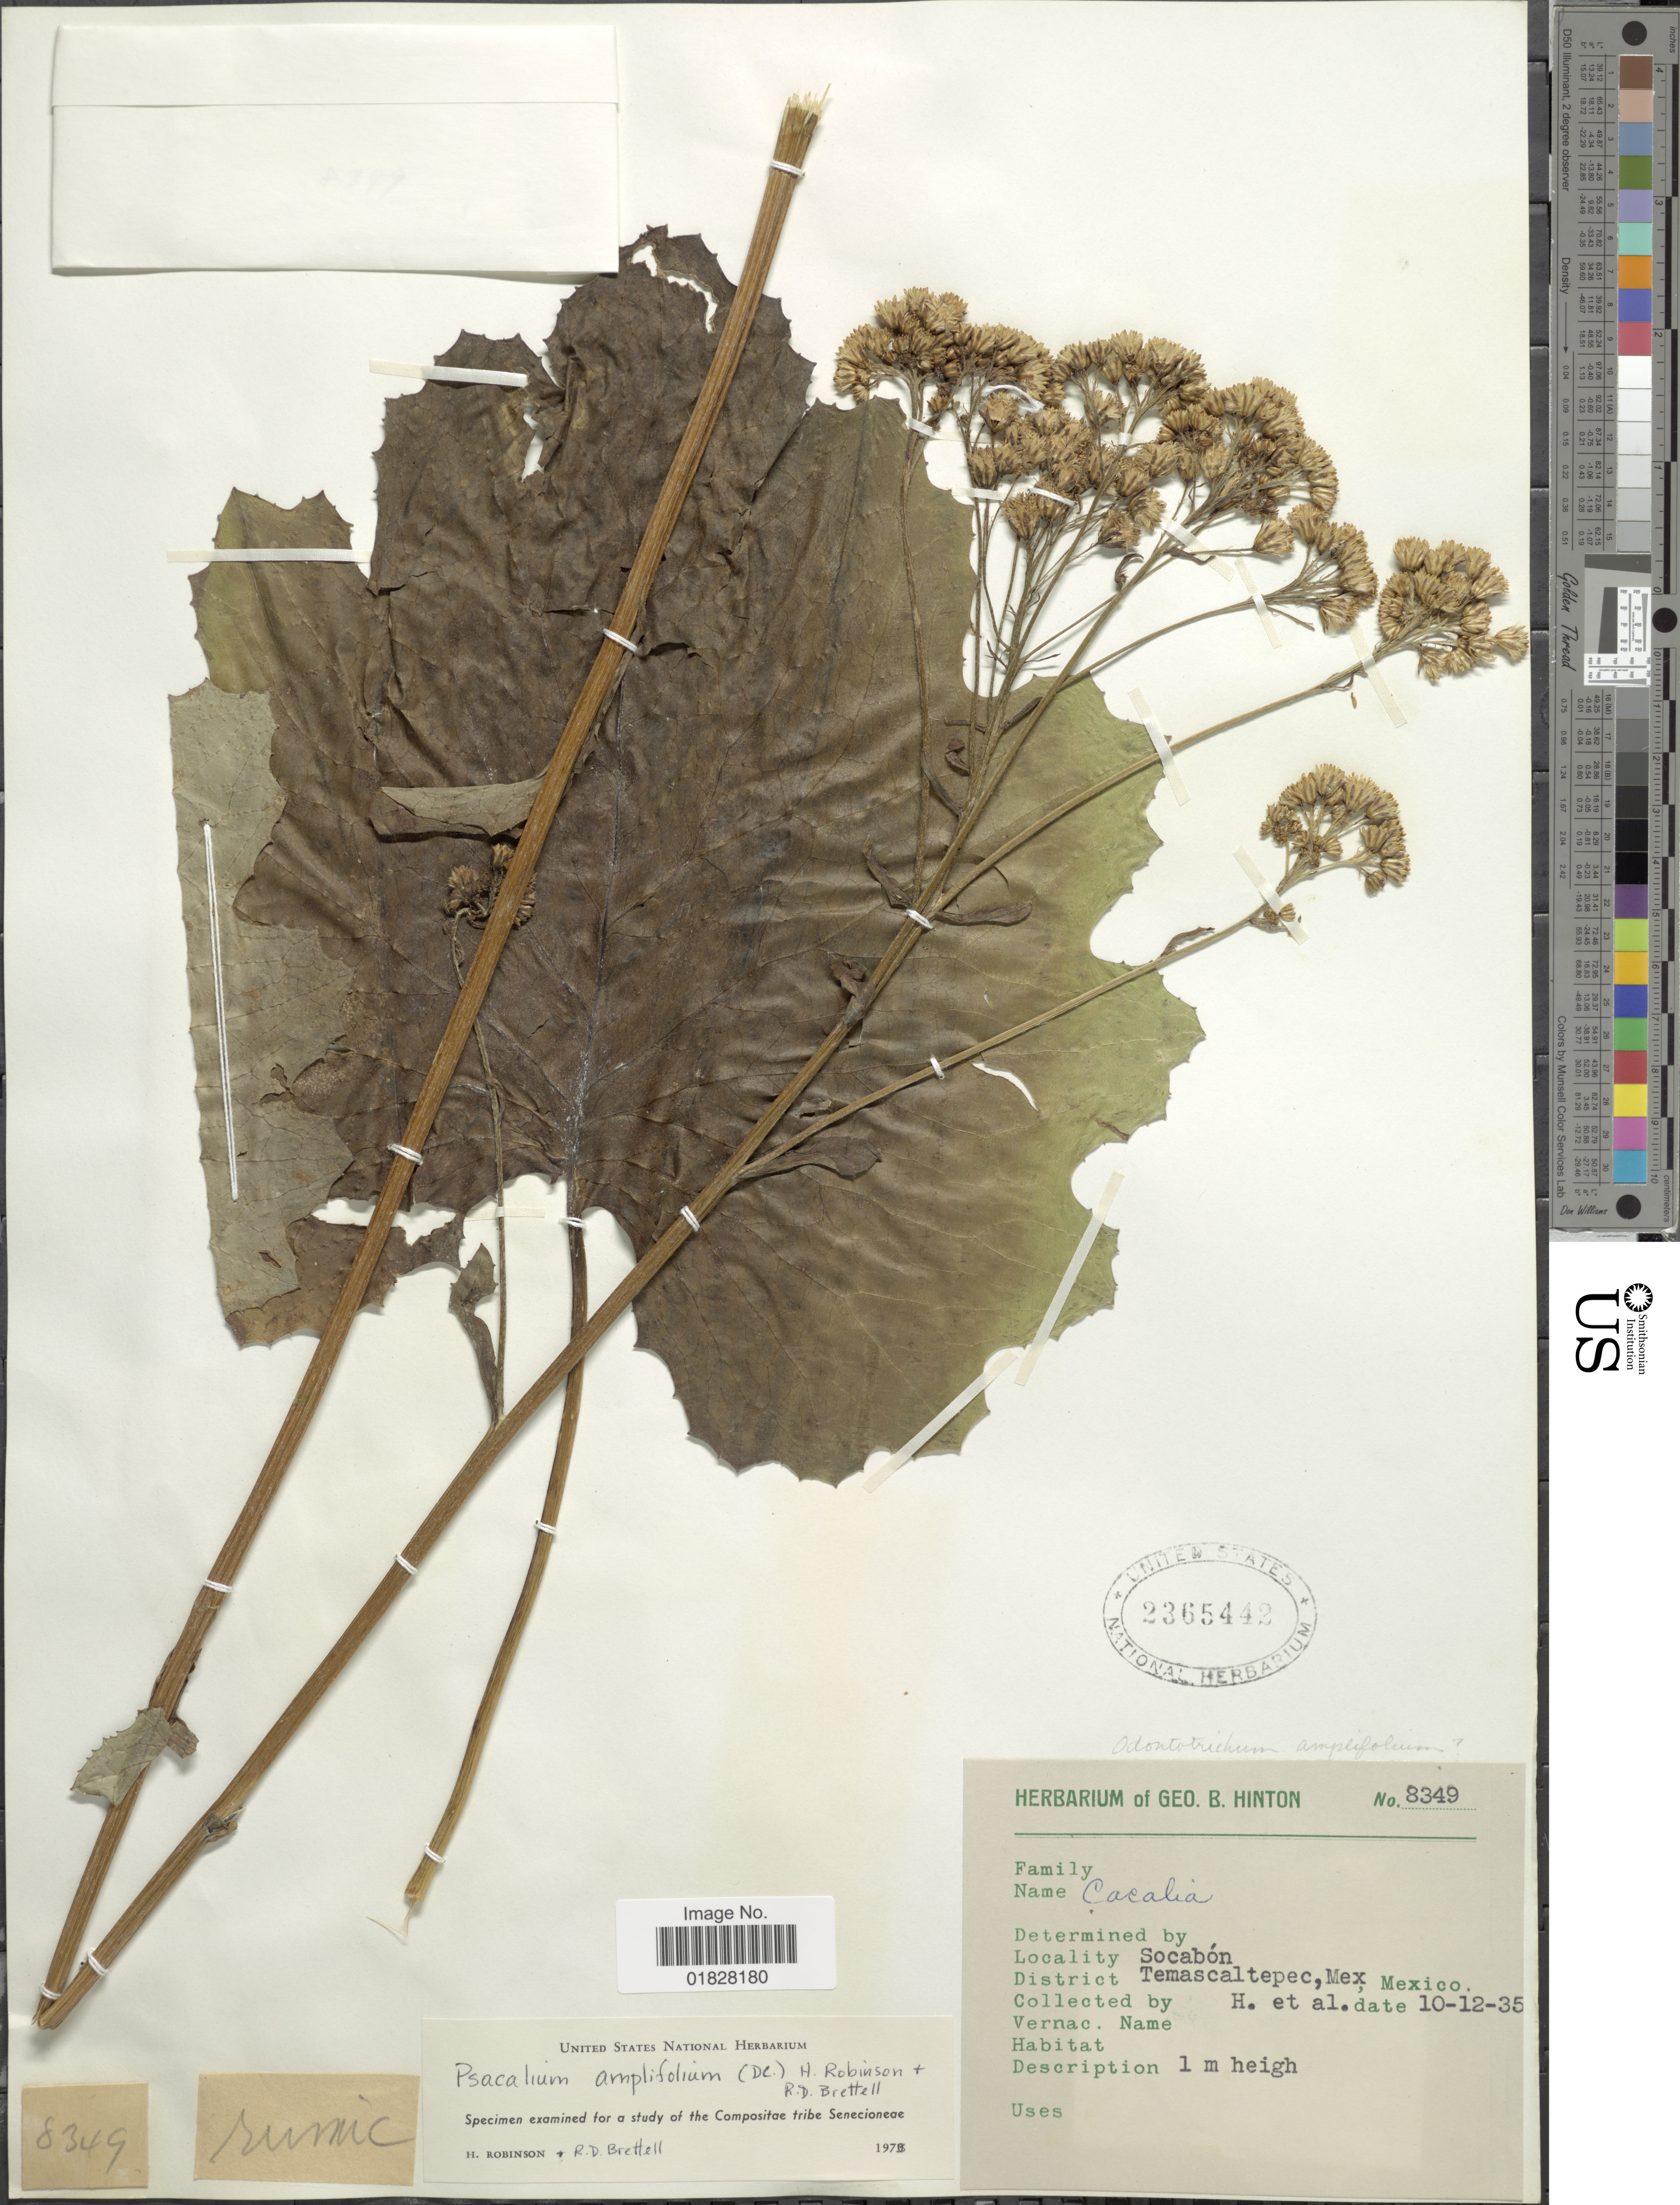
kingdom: Plantae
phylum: Tracheophyta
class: Magnoliopsida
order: Asterales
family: Asteraceae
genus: Psacalium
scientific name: Psacalium amplifolium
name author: (DC.) H. Rob. & Brettell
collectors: G. B. Hinton & et al.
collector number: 8349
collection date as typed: Transcribed d/m/y: 12/10/35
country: Mexico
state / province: México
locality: Socabón. District Temascaltepec, Mex., Mexico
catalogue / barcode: US 2365442